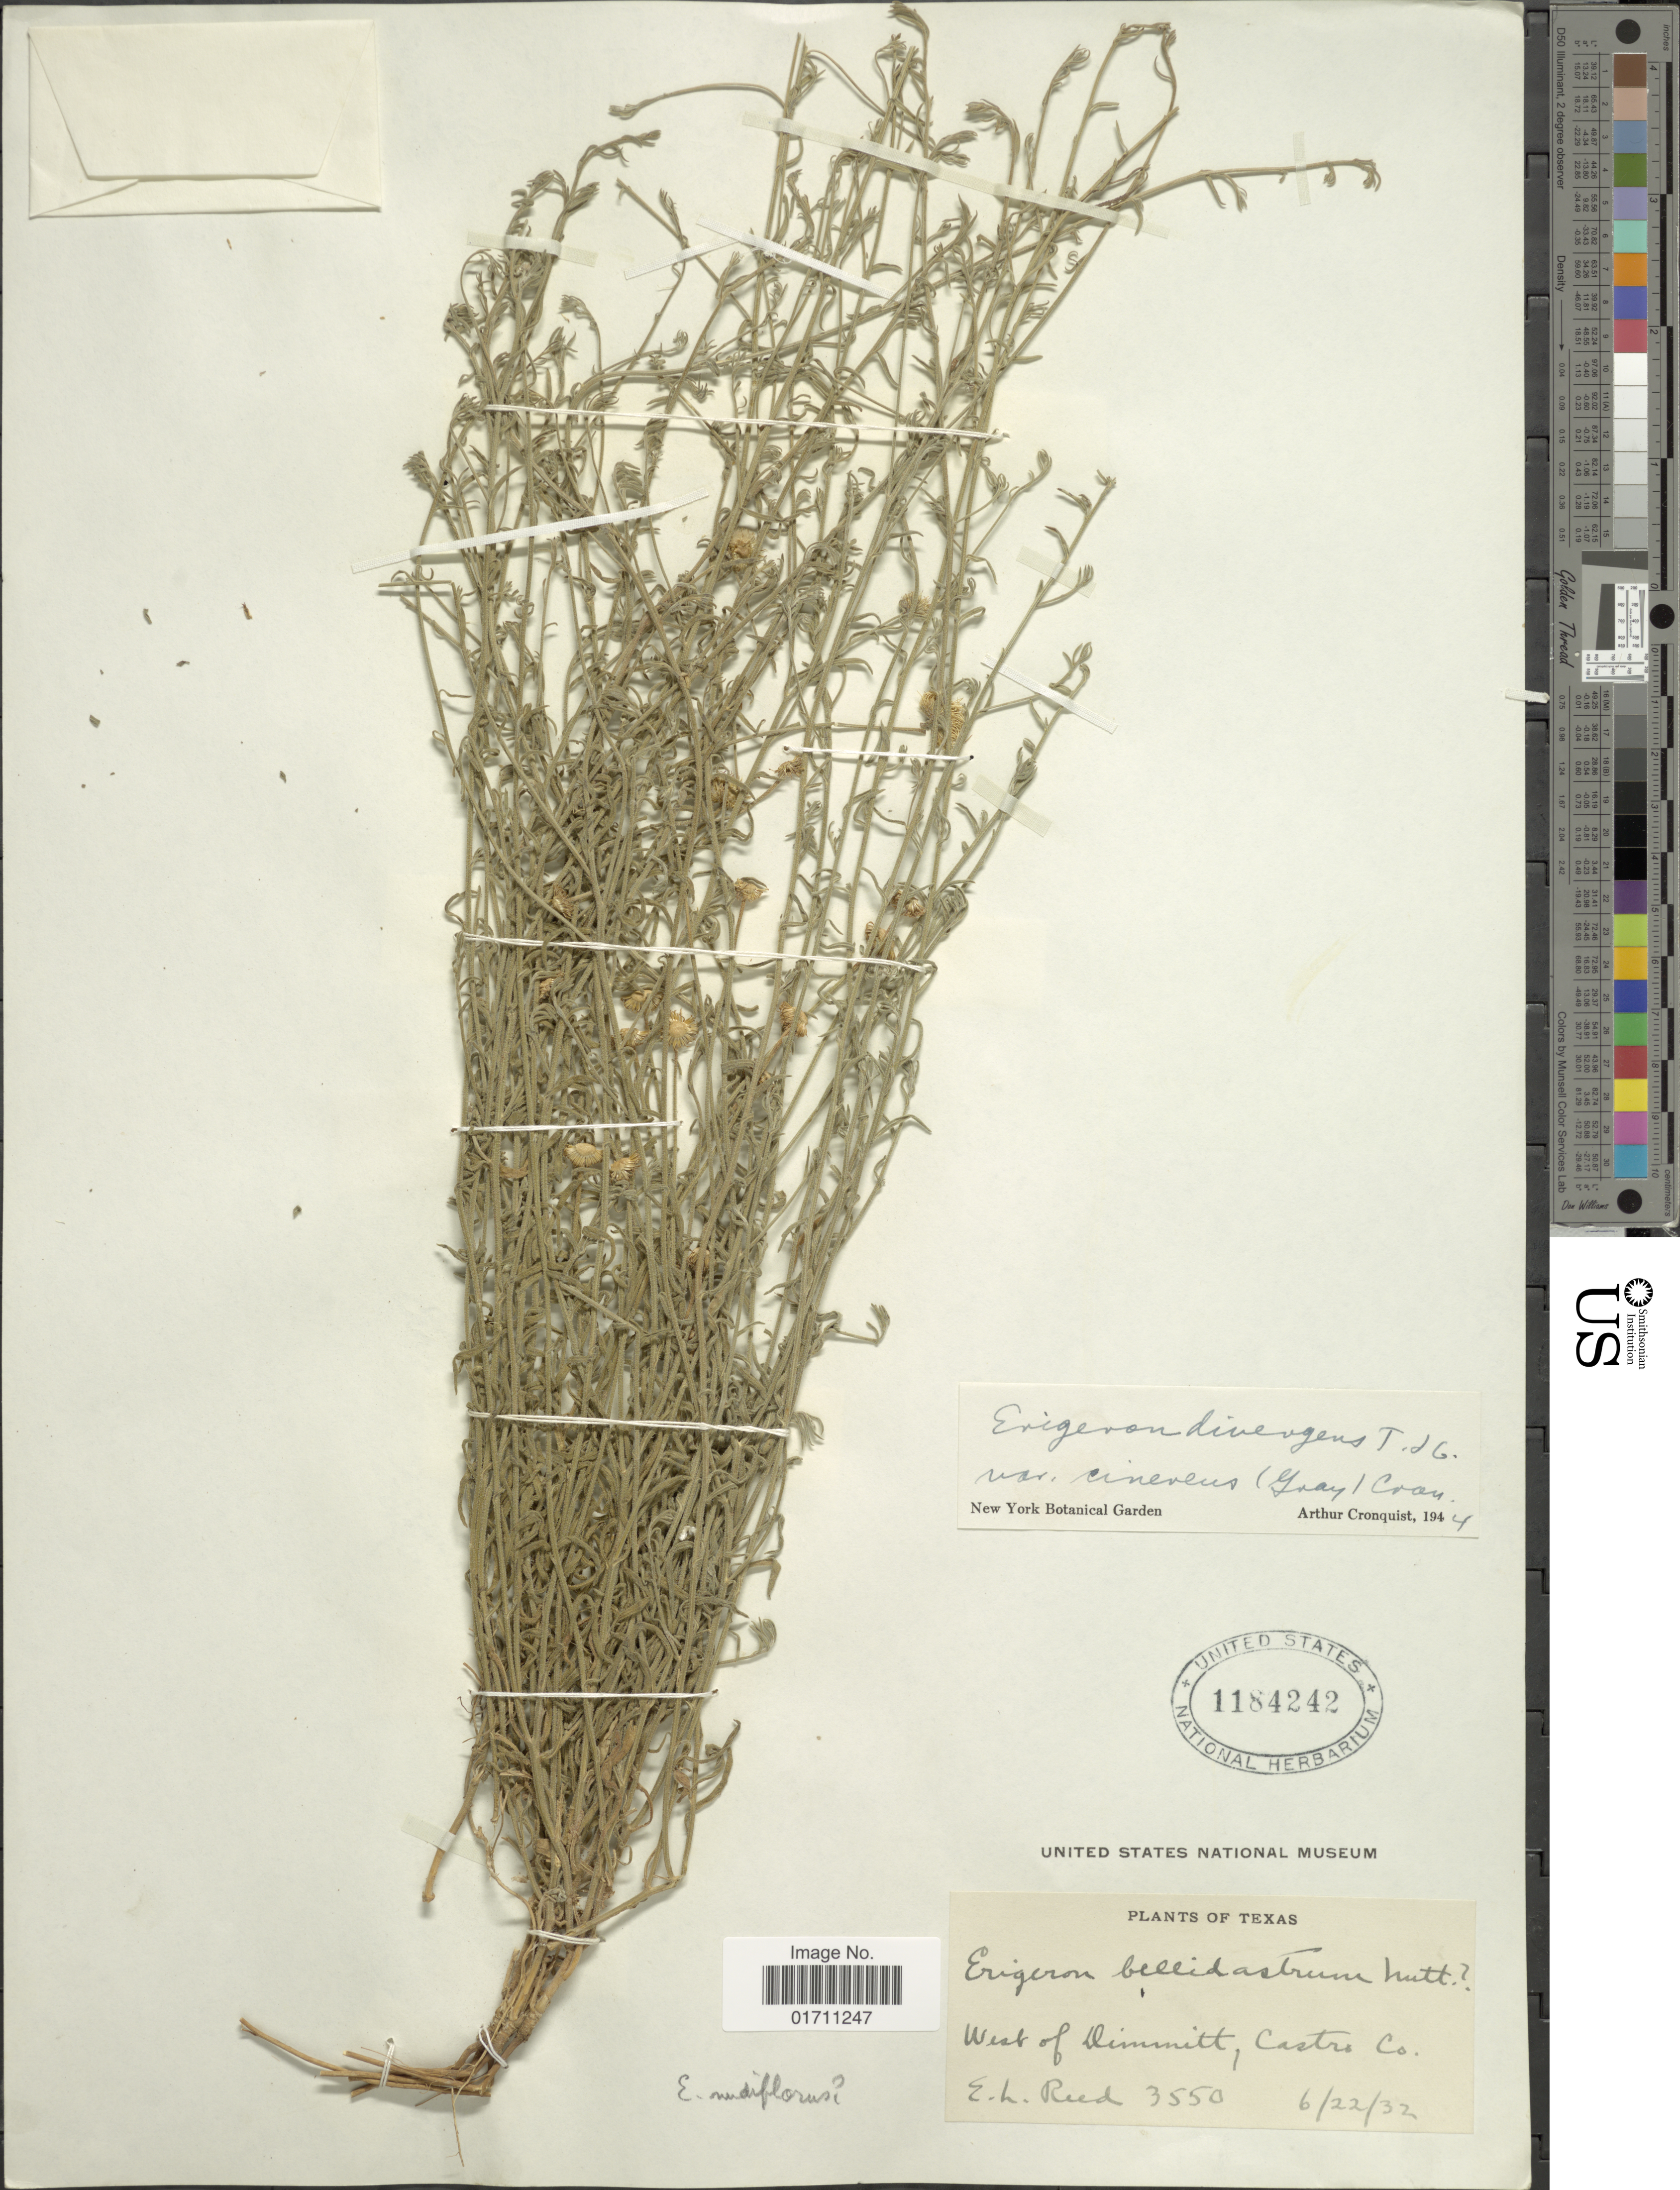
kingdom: Plantae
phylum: Tracheophyta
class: Magnoliopsida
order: Asterales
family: Asteraceae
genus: Erigeron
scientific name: Erigeron colomexicanus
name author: A. Nelson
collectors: E. Reed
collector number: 3550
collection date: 1932-06-22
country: United States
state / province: Texas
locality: West of Dimmitt, Castro Co.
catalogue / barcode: US 1184242